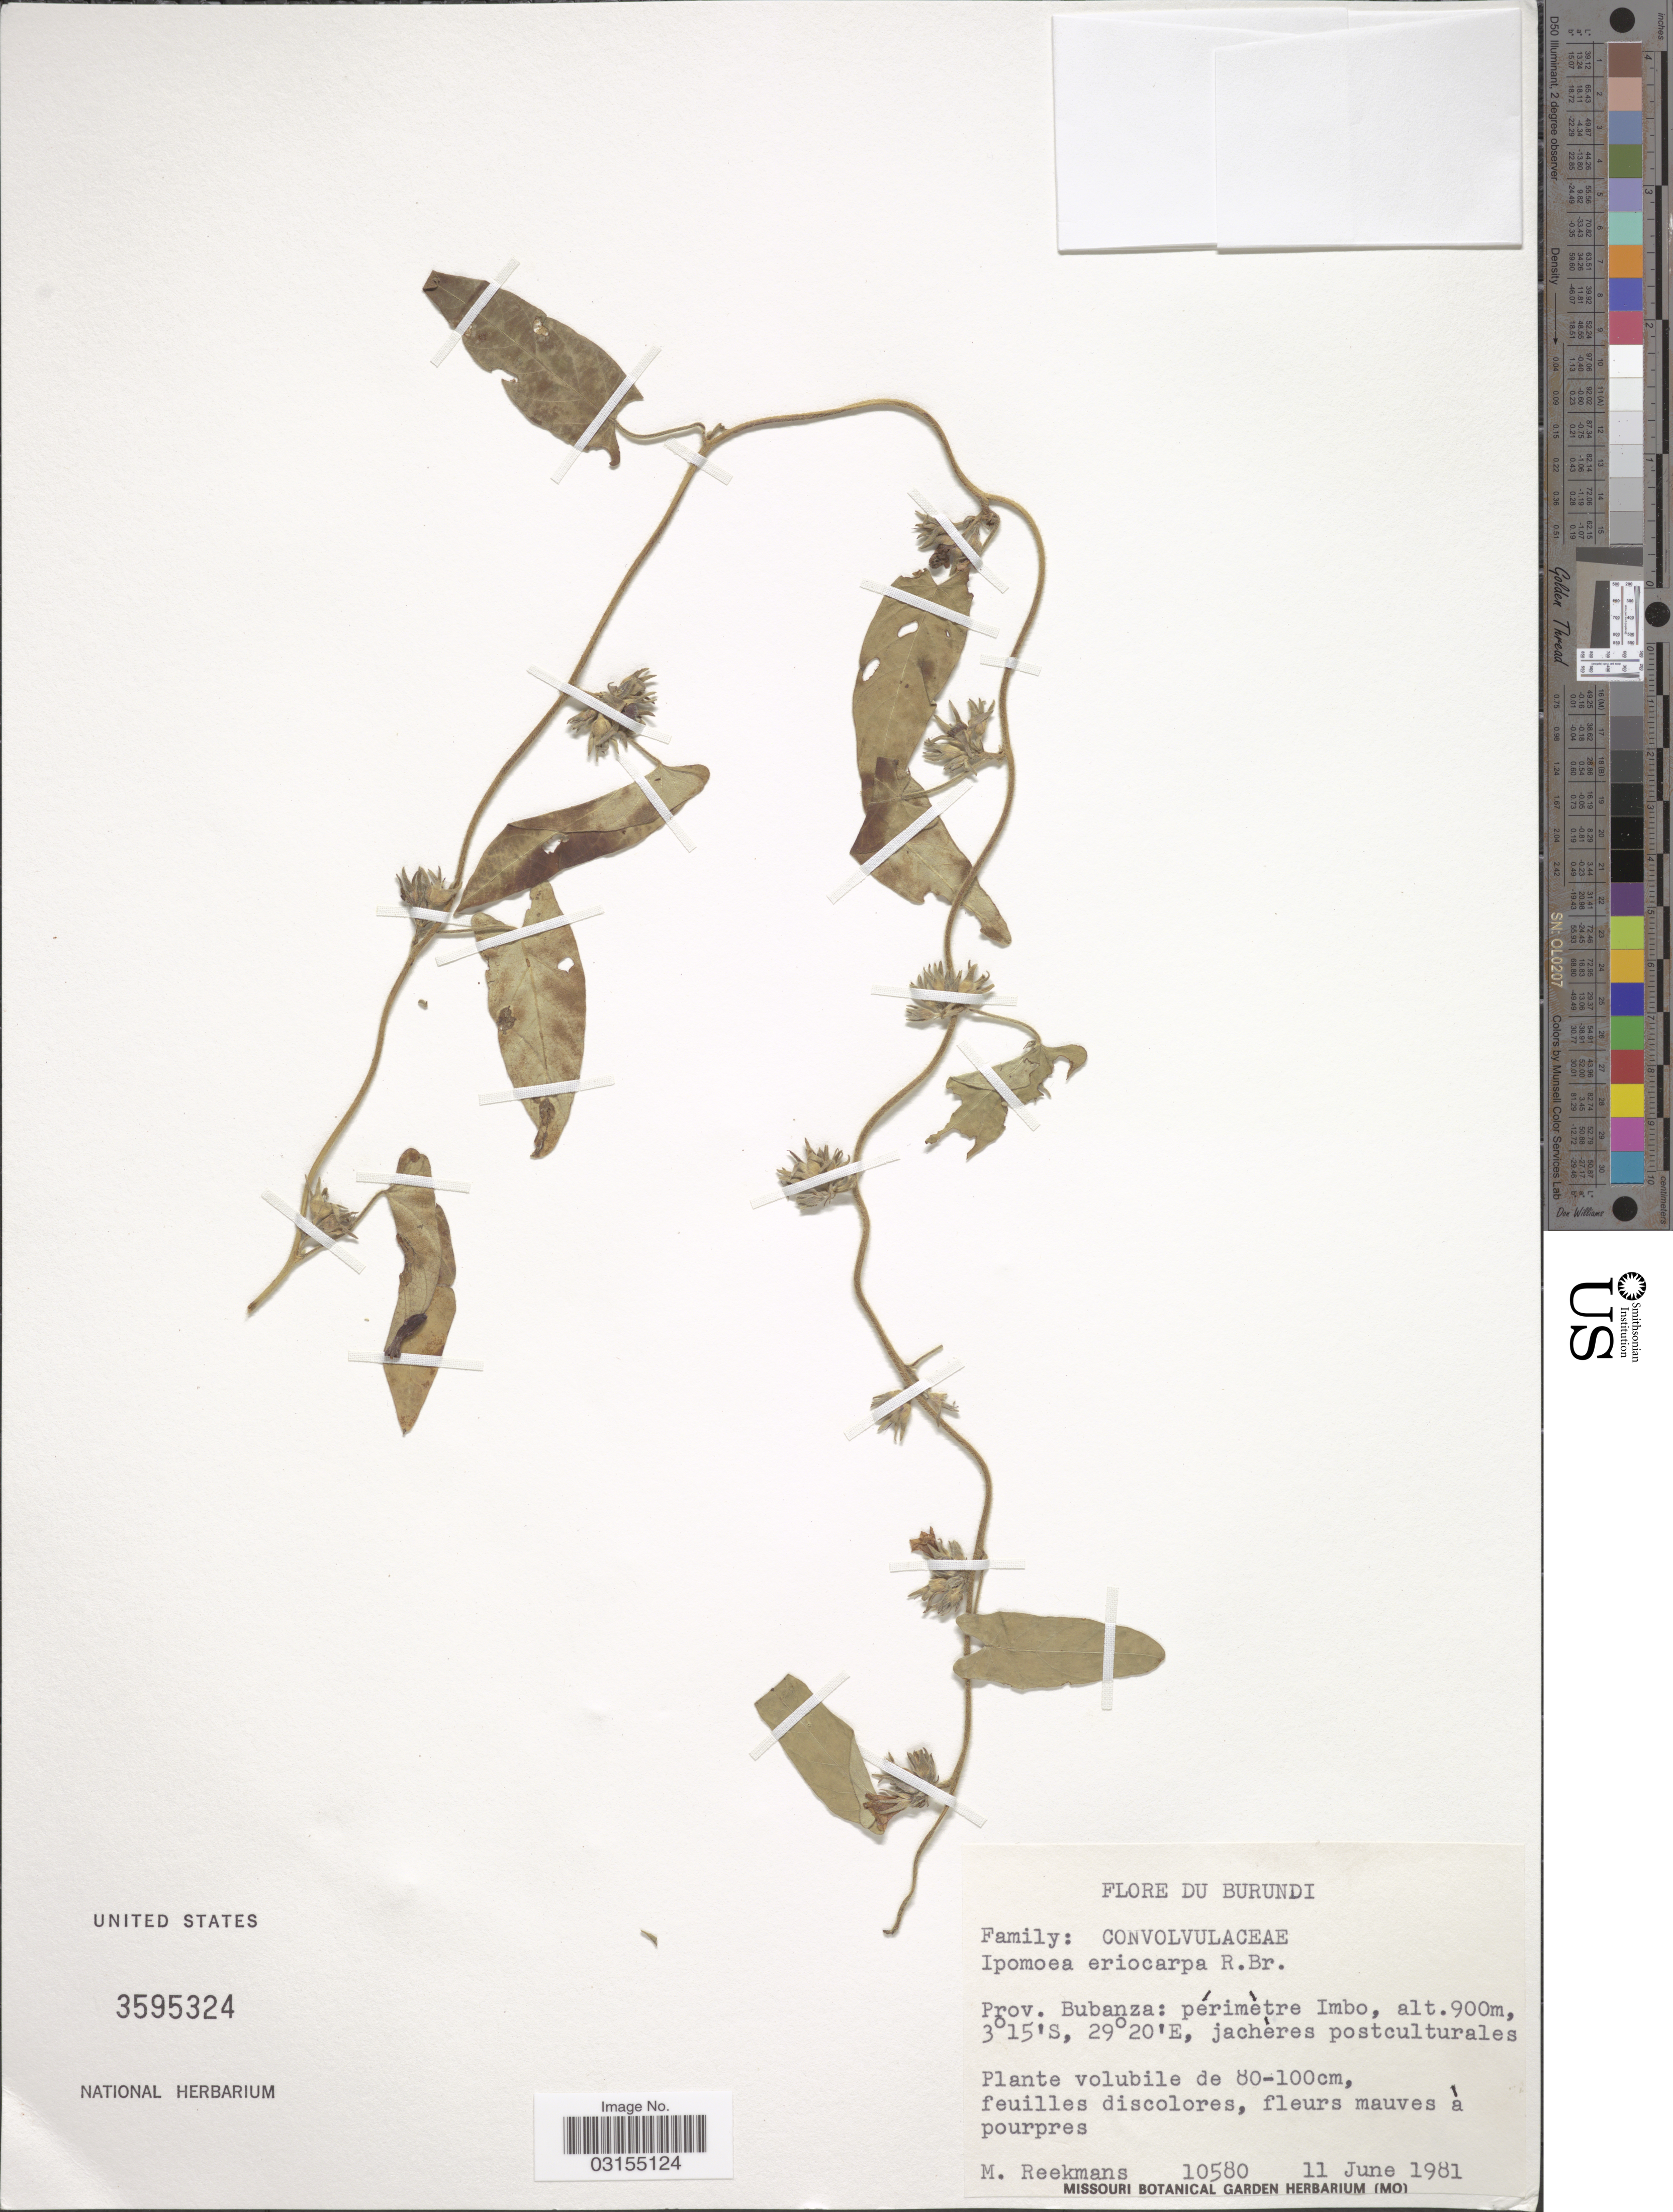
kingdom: Plantae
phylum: Tracheophyta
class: Magnoliopsida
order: Solanales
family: Convolvulaceae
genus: Ipomoea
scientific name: Ipomoea eriocarpa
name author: R. Br.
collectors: M. Reekmans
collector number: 10580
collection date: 1981-06-11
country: Burundi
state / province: Bubanza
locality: Périmètre Imbo.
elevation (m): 900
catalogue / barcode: US 3595324